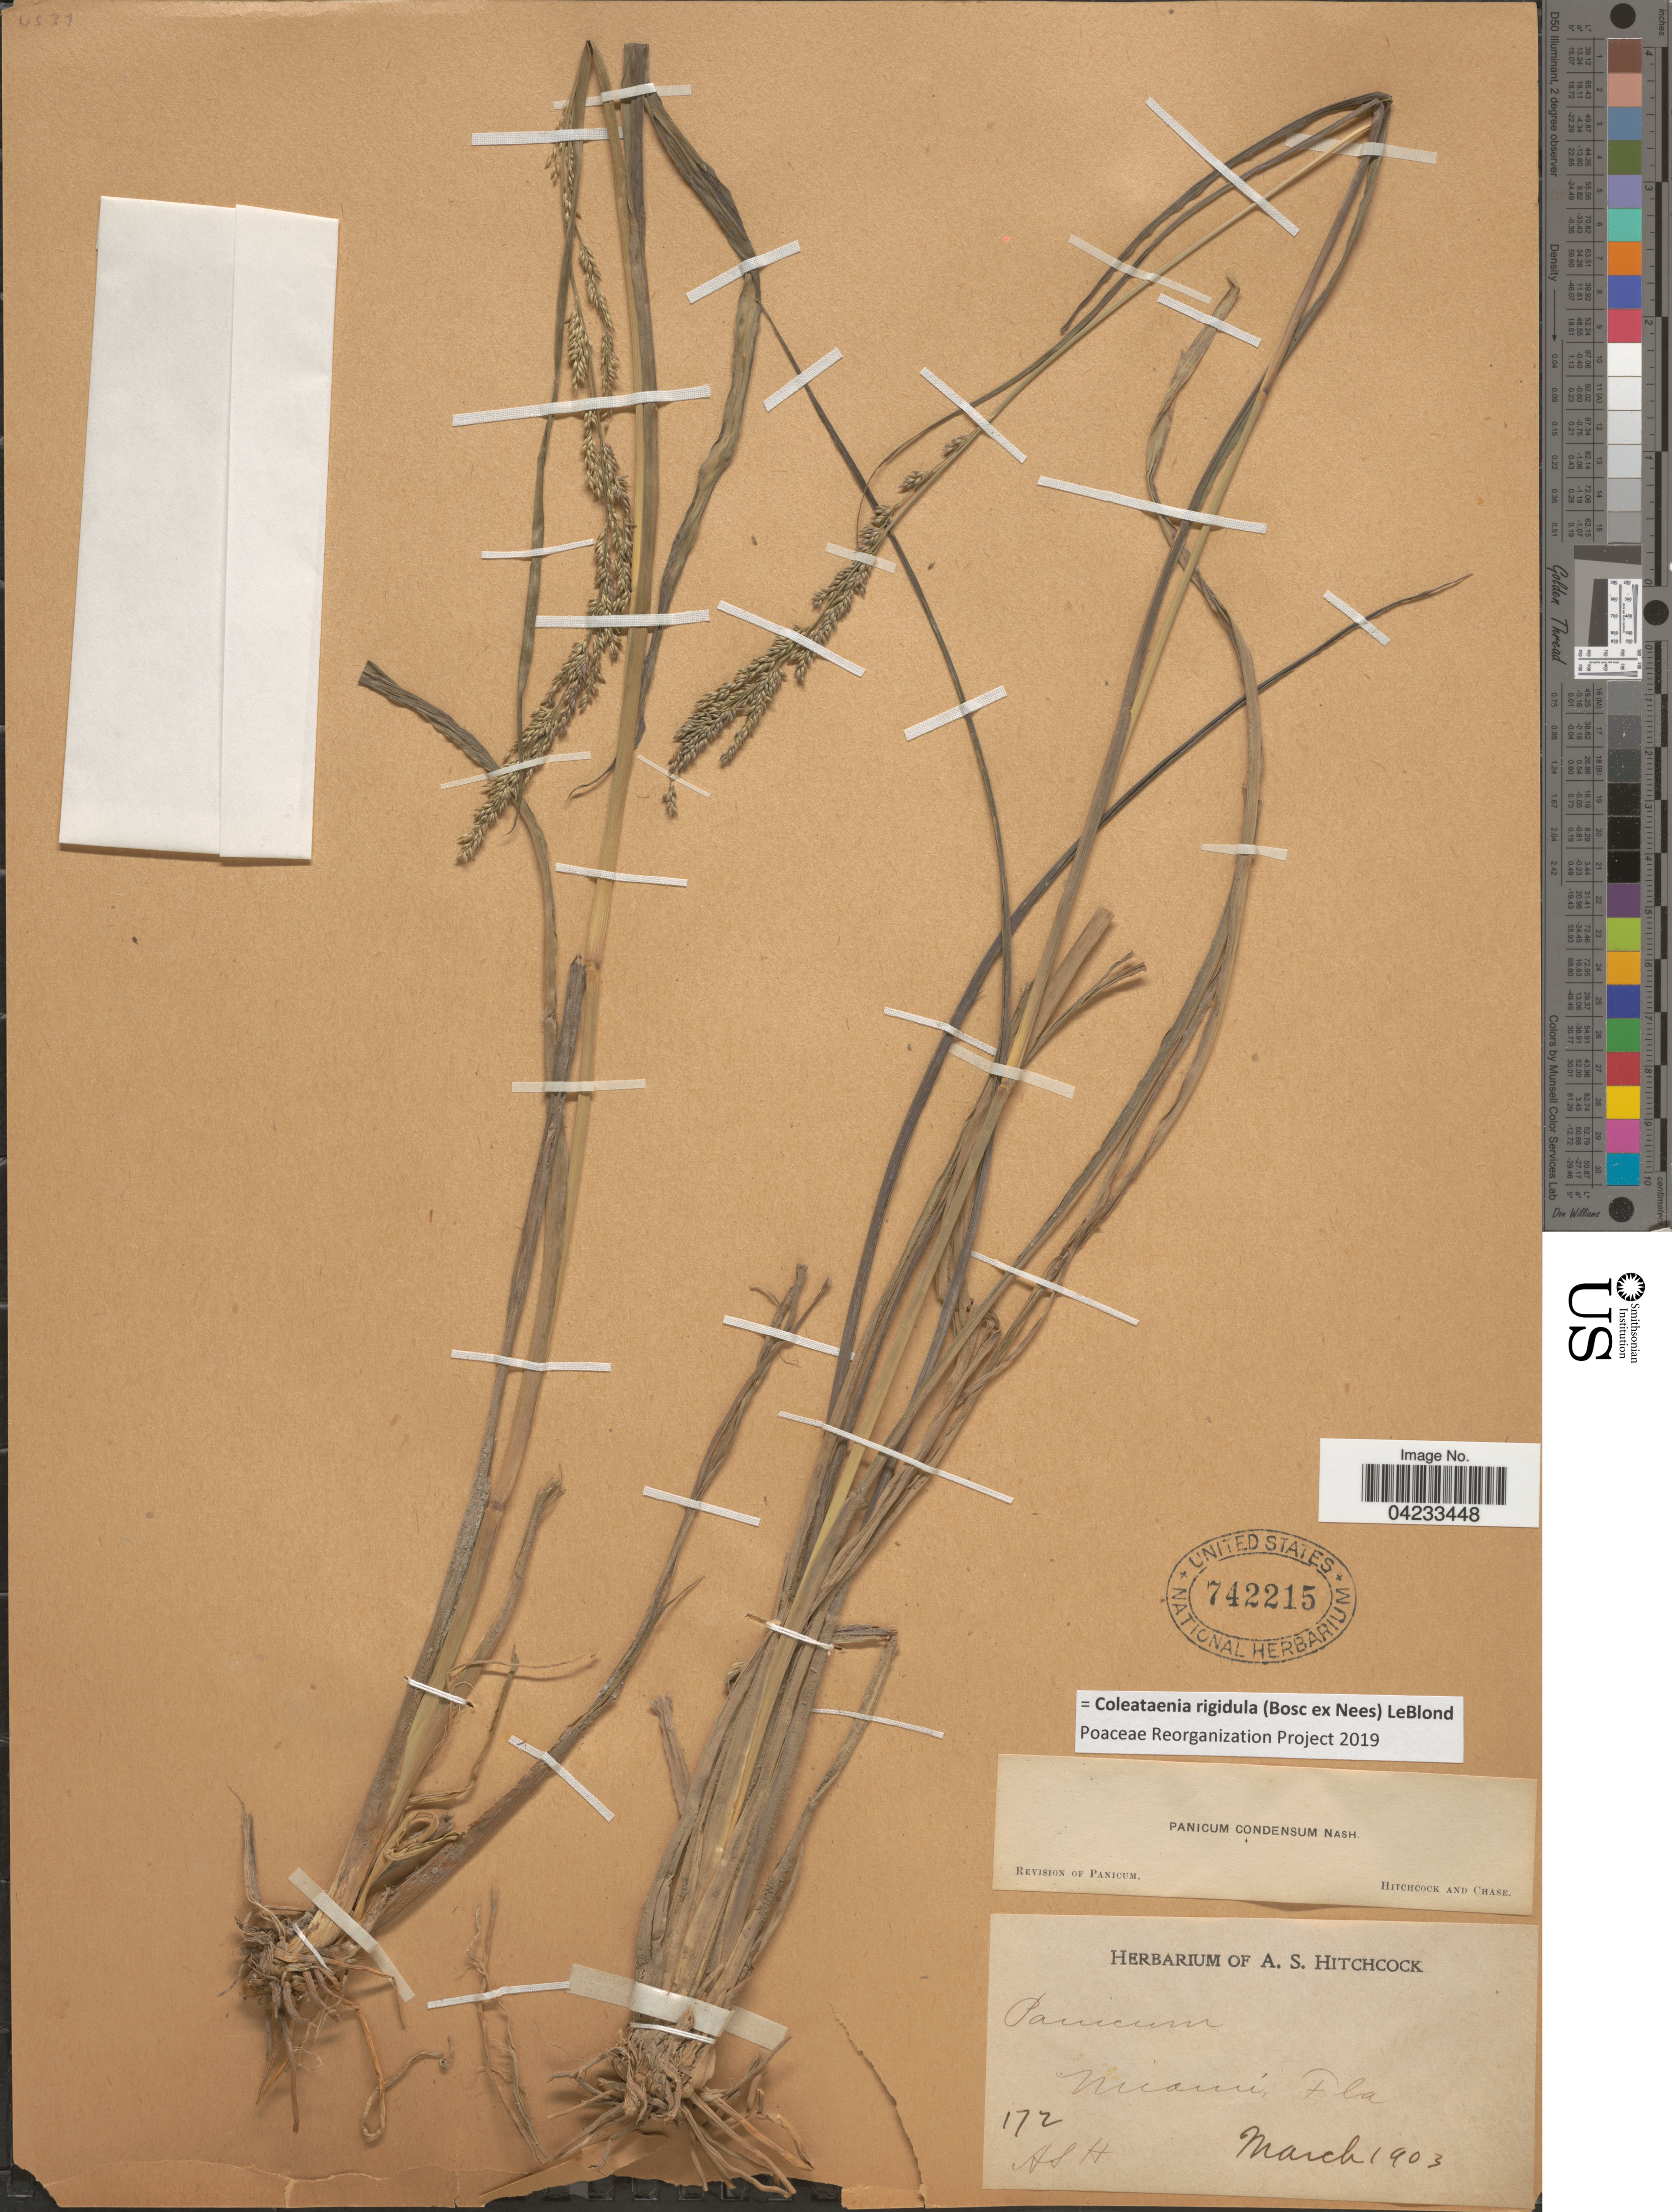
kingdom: Plantae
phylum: Tracheophyta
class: Liliopsida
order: Poales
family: Poaceae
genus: Coleataenia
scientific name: Coleataenia rigidula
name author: (Bosc ex Nees) LeBlond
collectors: A. S. Hitchcock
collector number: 172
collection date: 1903-03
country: United States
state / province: Florida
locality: Miami.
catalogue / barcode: US 742215